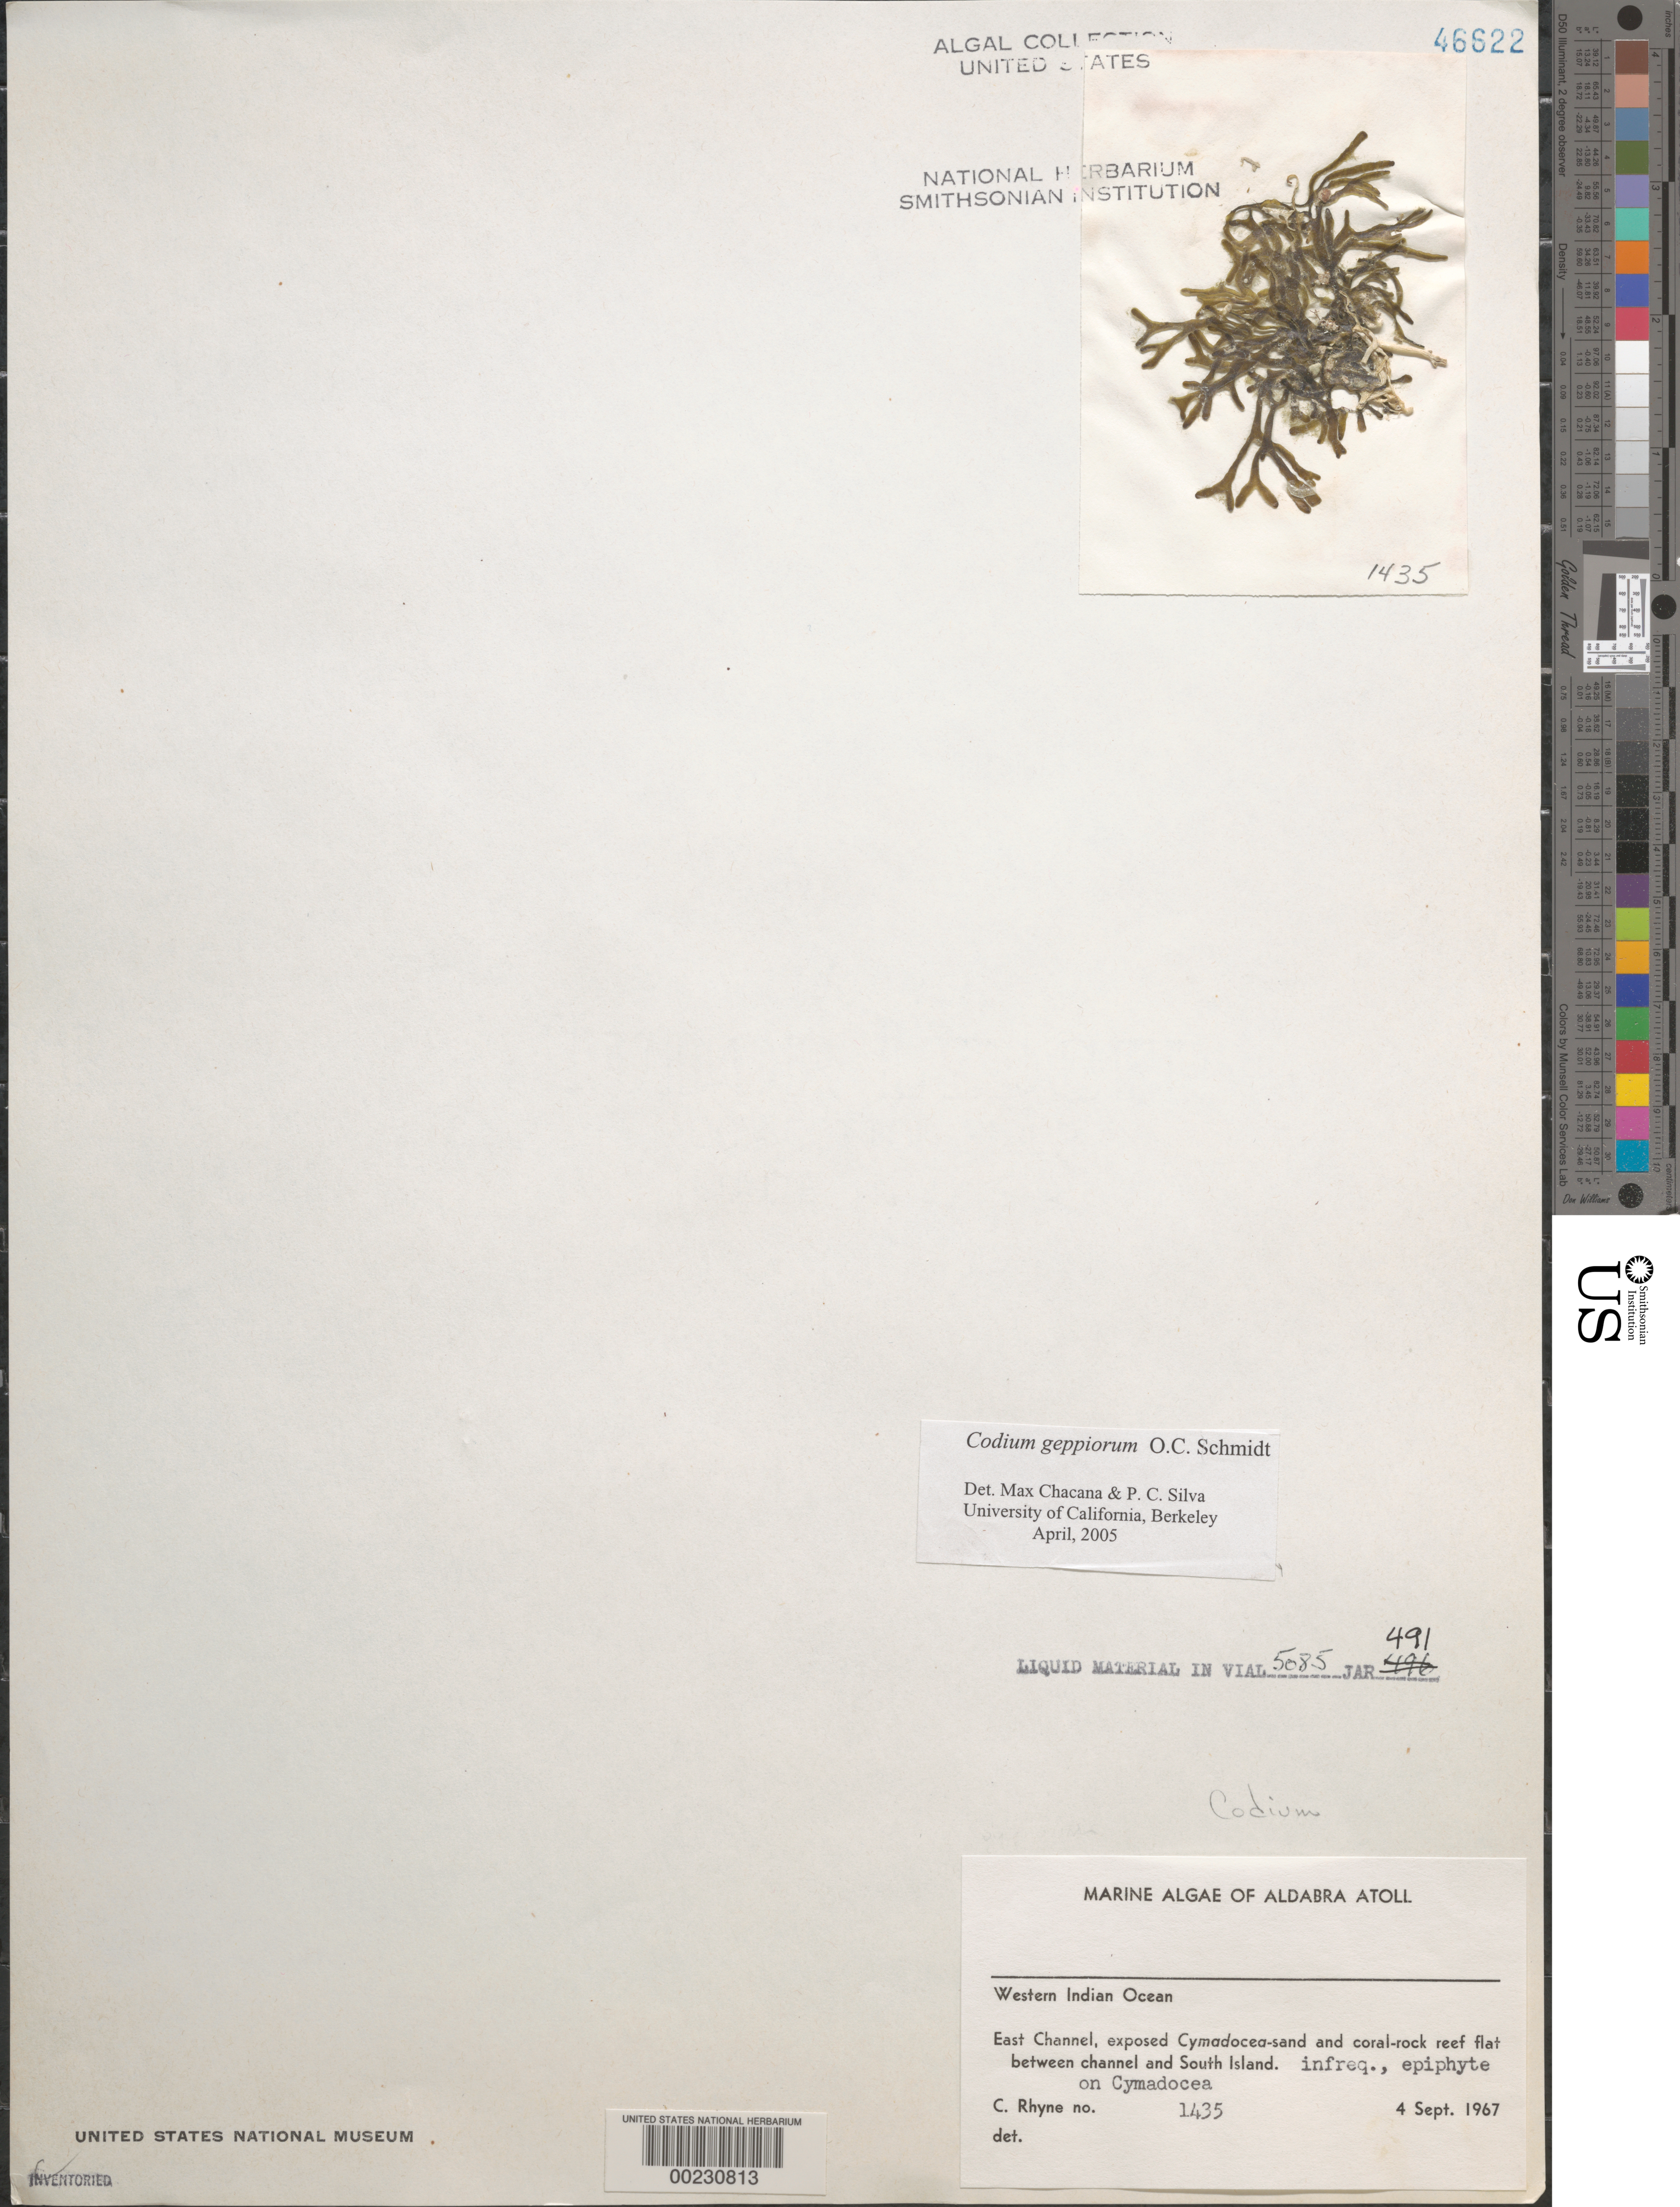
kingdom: Plantae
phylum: Chlorophyta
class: Ulvophyceae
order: Bryopsidales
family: Codiaceae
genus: Codium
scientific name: Codium geppiorum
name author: O.C. Schmidt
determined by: Chacana, M. E.; Silva, P. C.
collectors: C. Rhyne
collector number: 1435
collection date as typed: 04 Sep 1967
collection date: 1967-09-04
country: Seychelles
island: Aldabra Atoll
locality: East Channel near South Island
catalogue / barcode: US 46622